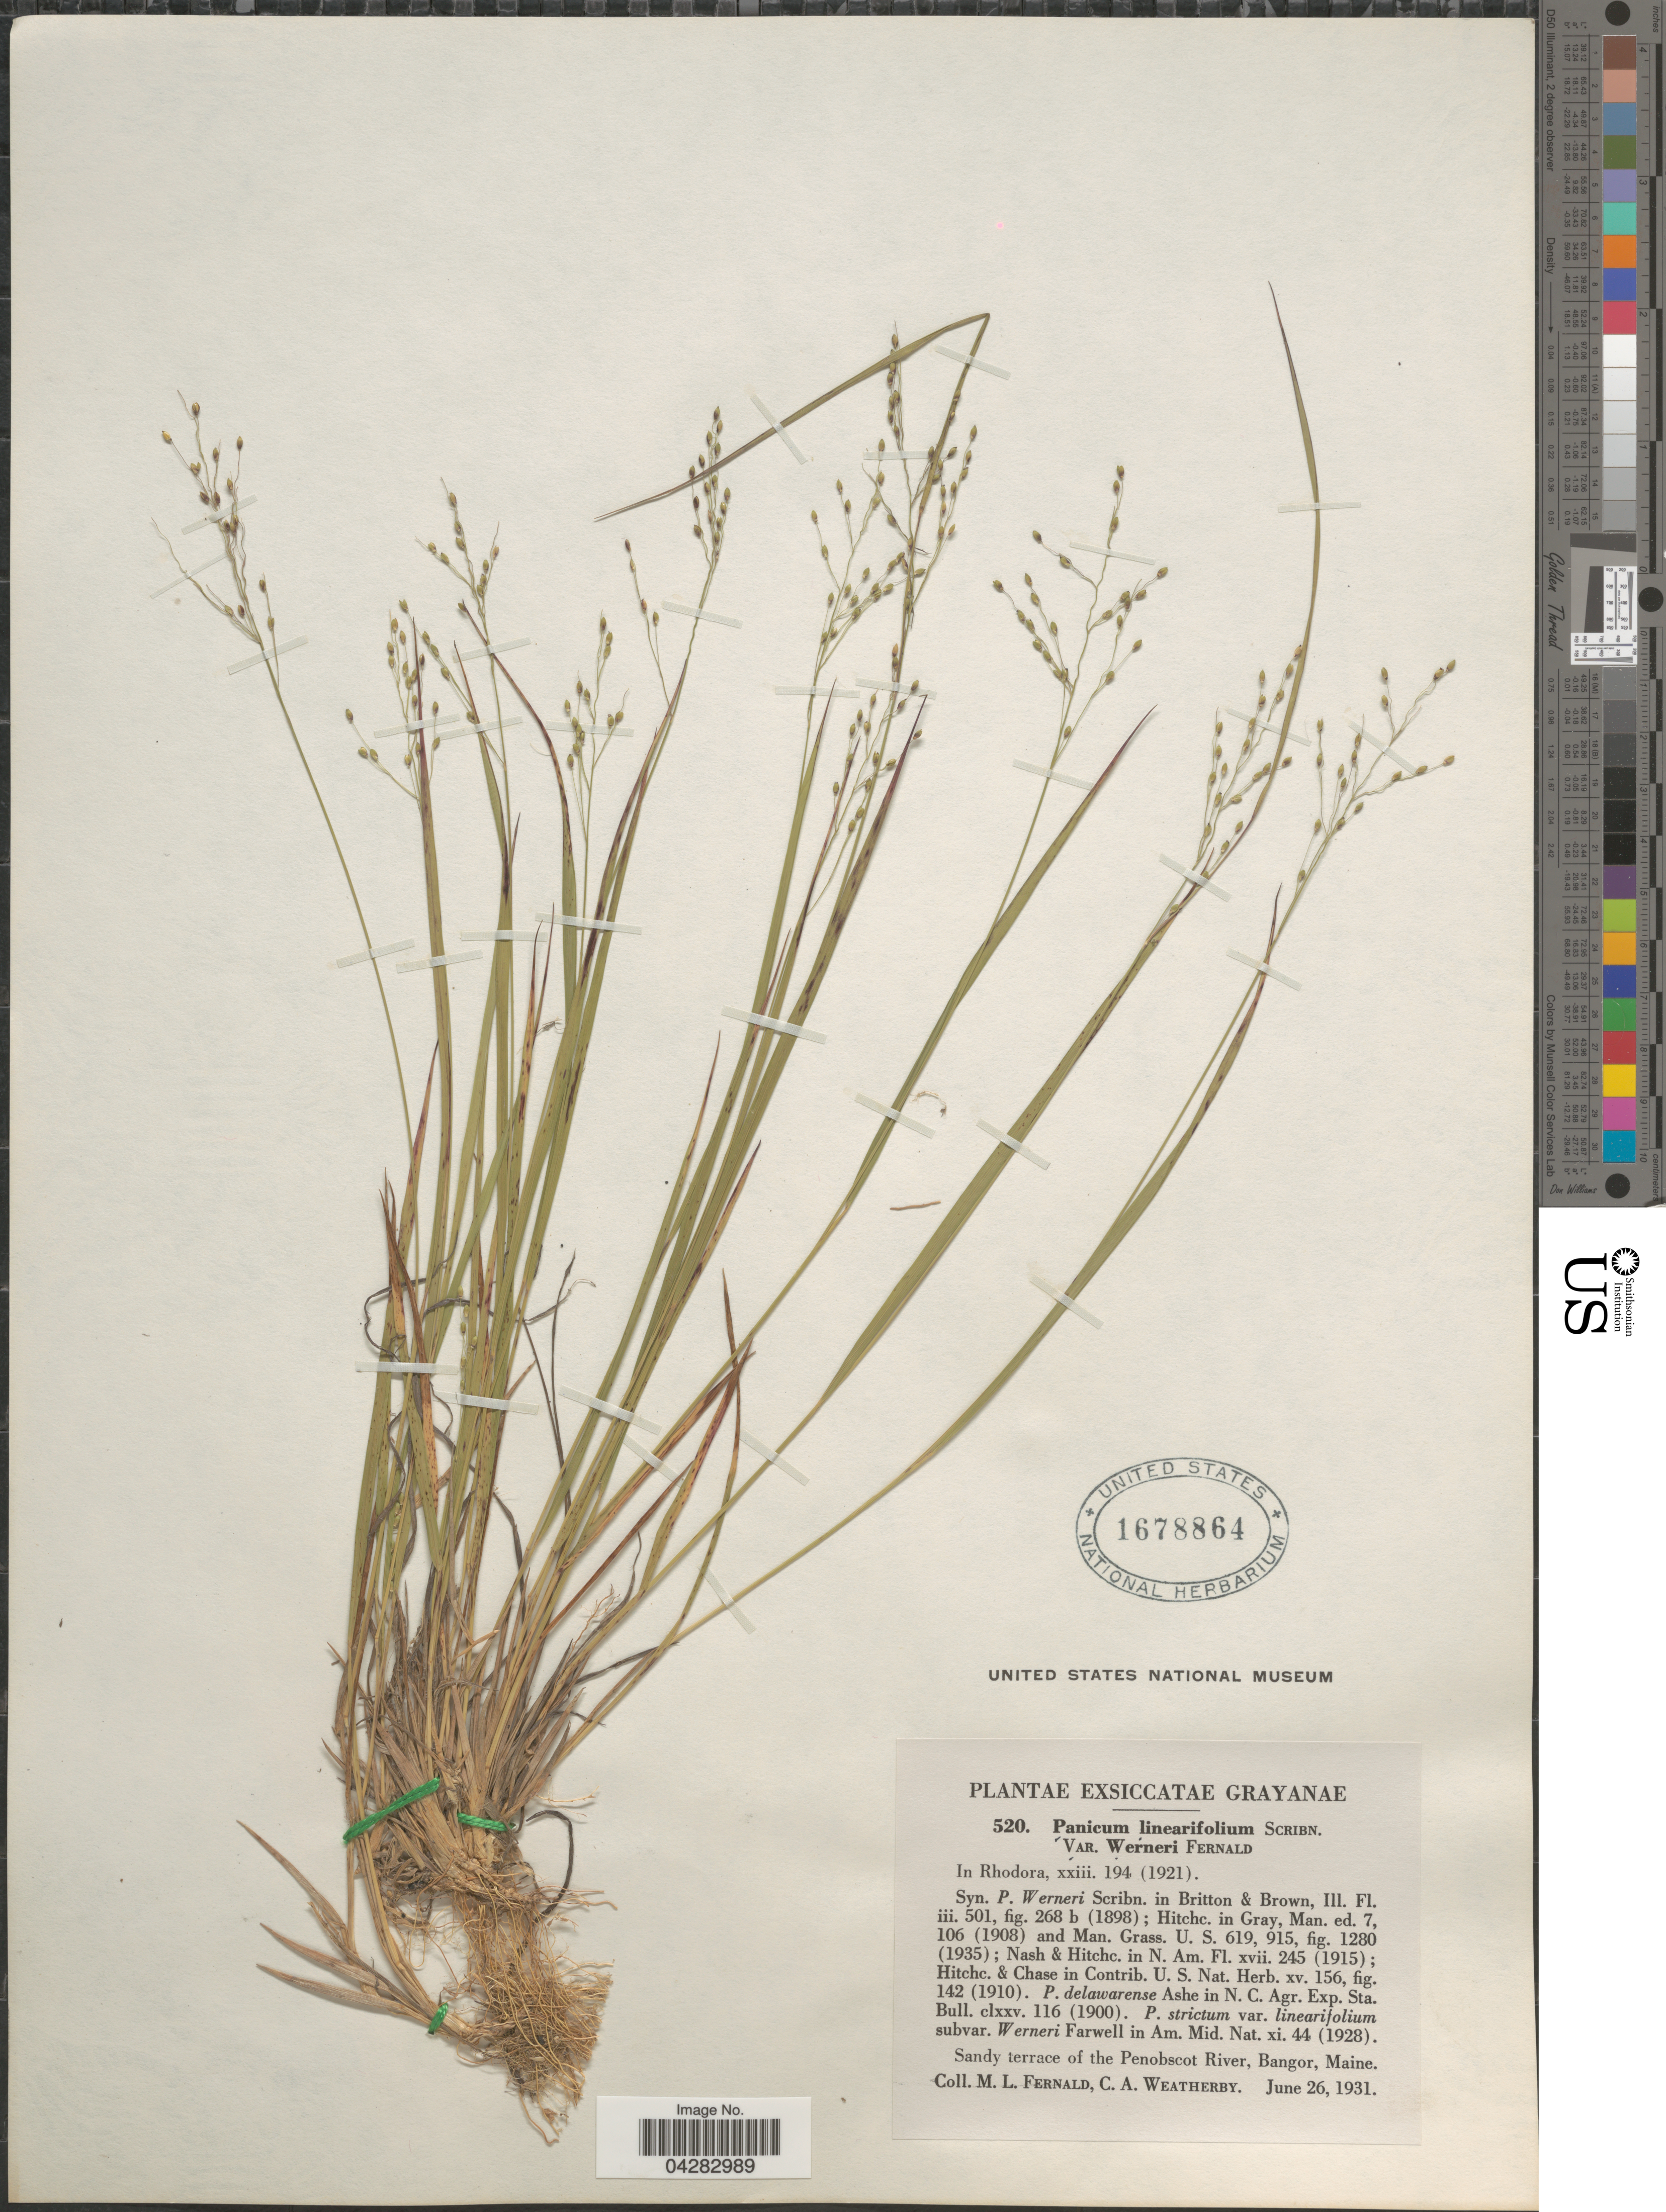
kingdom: Plantae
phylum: Tracheophyta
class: Liliopsida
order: Poales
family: Poaceae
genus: Dichanthelium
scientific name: Dichanthelium linearifolium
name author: (Scribn.) Gould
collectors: M. L. Fernald & C. A. Weatherby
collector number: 520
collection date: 1931-06-26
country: United States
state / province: Maine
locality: Sandy terrace of the Penobscot River, Bangor.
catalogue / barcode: US 1678864